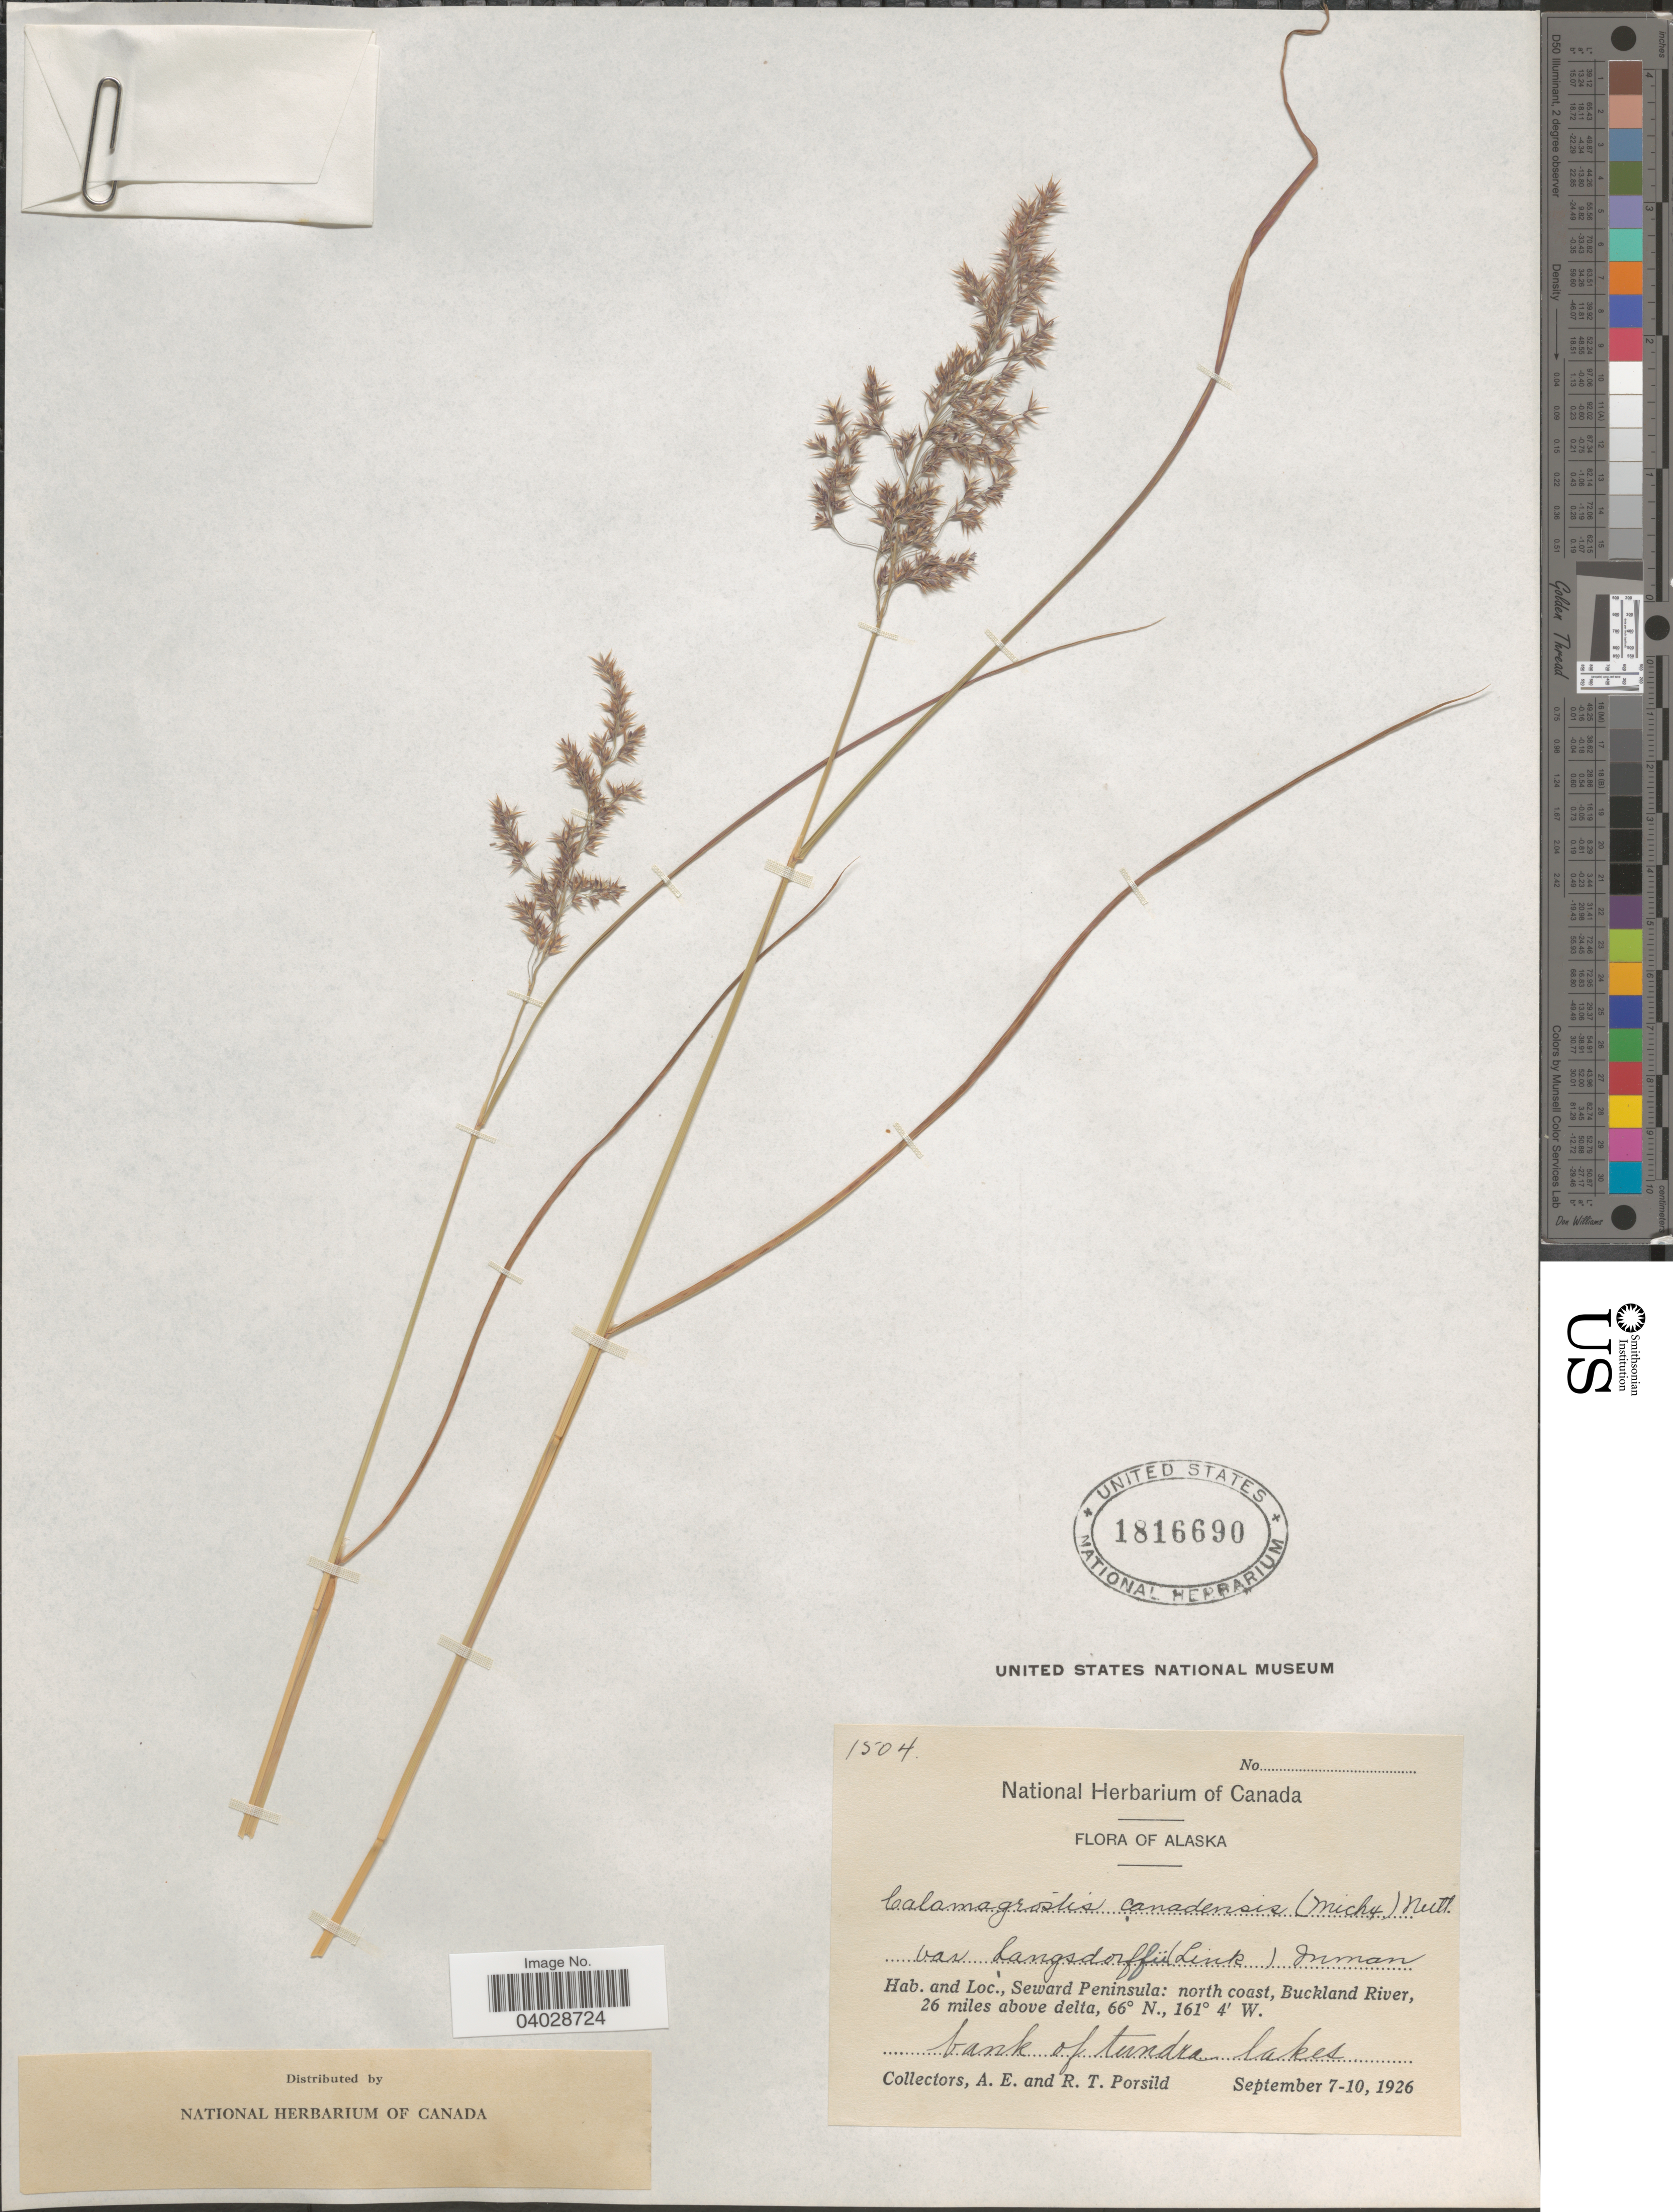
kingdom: Plantae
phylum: Tracheophyta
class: Liliopsida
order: Poales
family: Poaceae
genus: Calamagrostis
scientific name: Calamagrostis canadensis var. langsdorffii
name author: (Link) Inman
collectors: A. E. Porsild & R. T. Porsild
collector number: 1504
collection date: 1926-09-07/1926-09-10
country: United States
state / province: Alaska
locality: Seward Peninsula: north coast, Buckland River, 26 miles above delta. Bank of tundra lakes.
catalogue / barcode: US 1816690